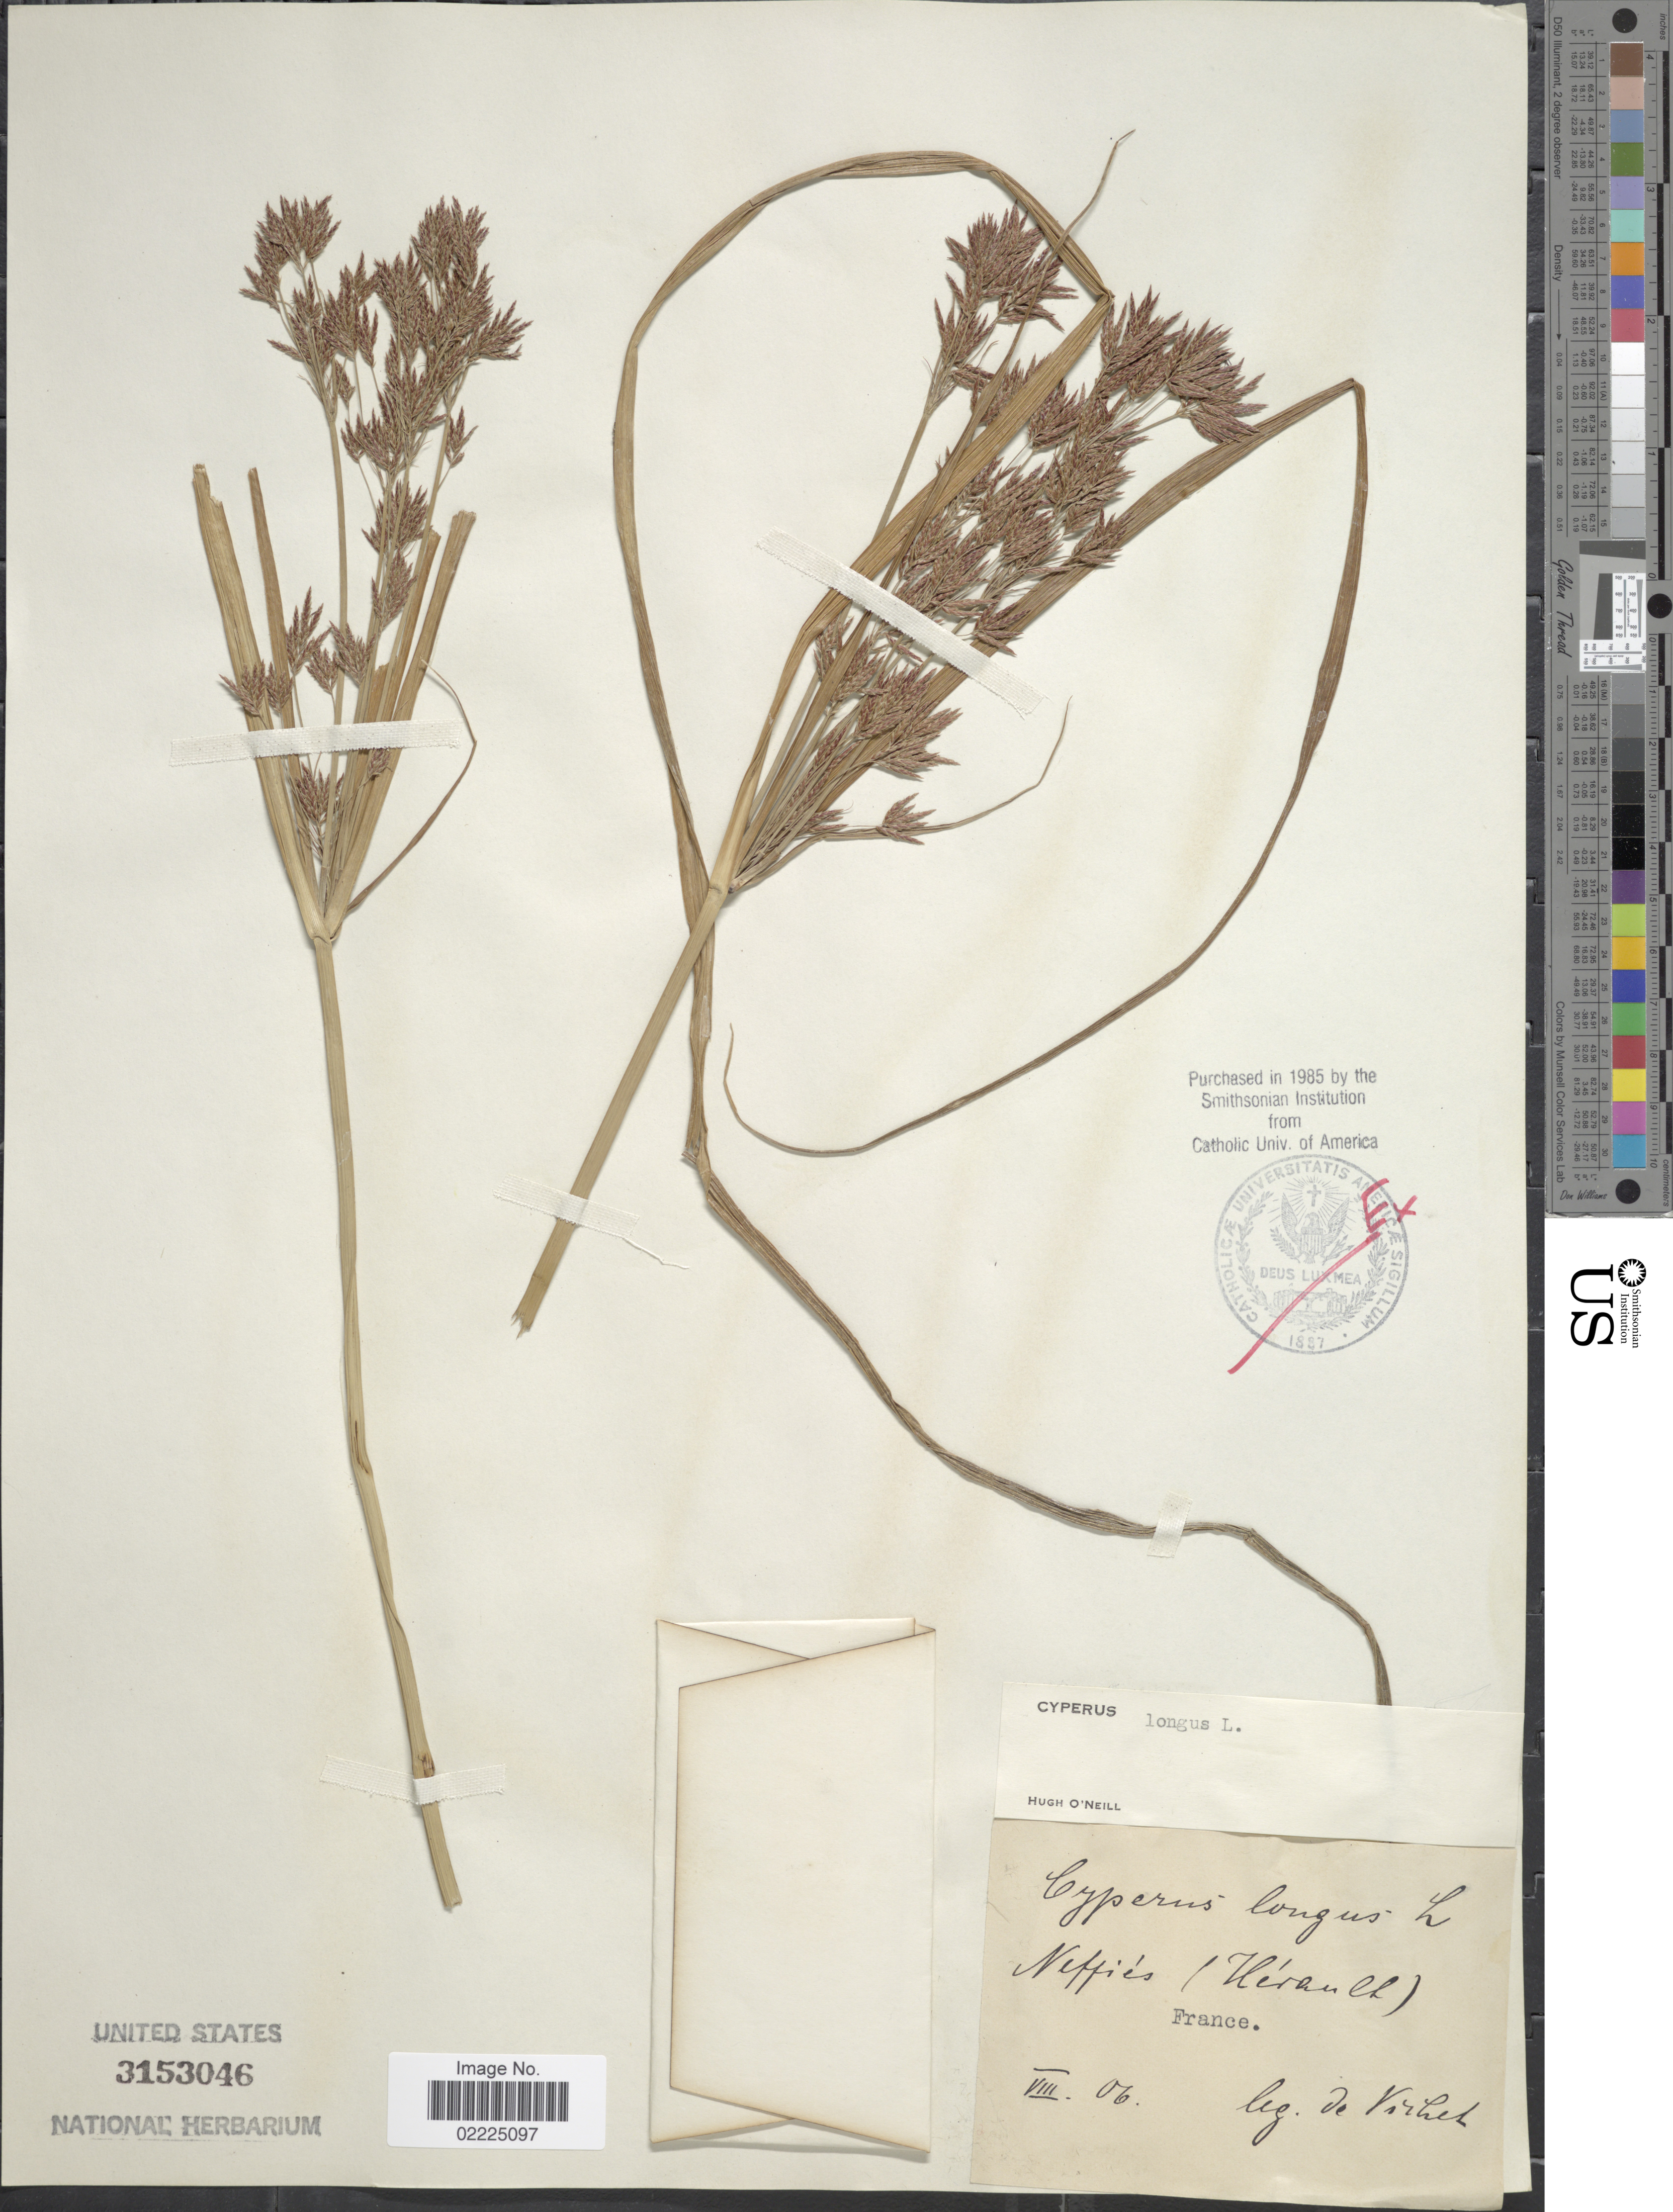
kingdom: Plantae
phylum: Tracheophyta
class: Liliopsida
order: Poales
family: Cyperaceae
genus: Cyperus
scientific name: Cyperus longus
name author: L.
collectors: J. de Vichet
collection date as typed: Transcribed d/m/y: /8/6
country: France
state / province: Occitanie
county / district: Hérault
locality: Neffied (Hérault)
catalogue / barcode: US 3153046